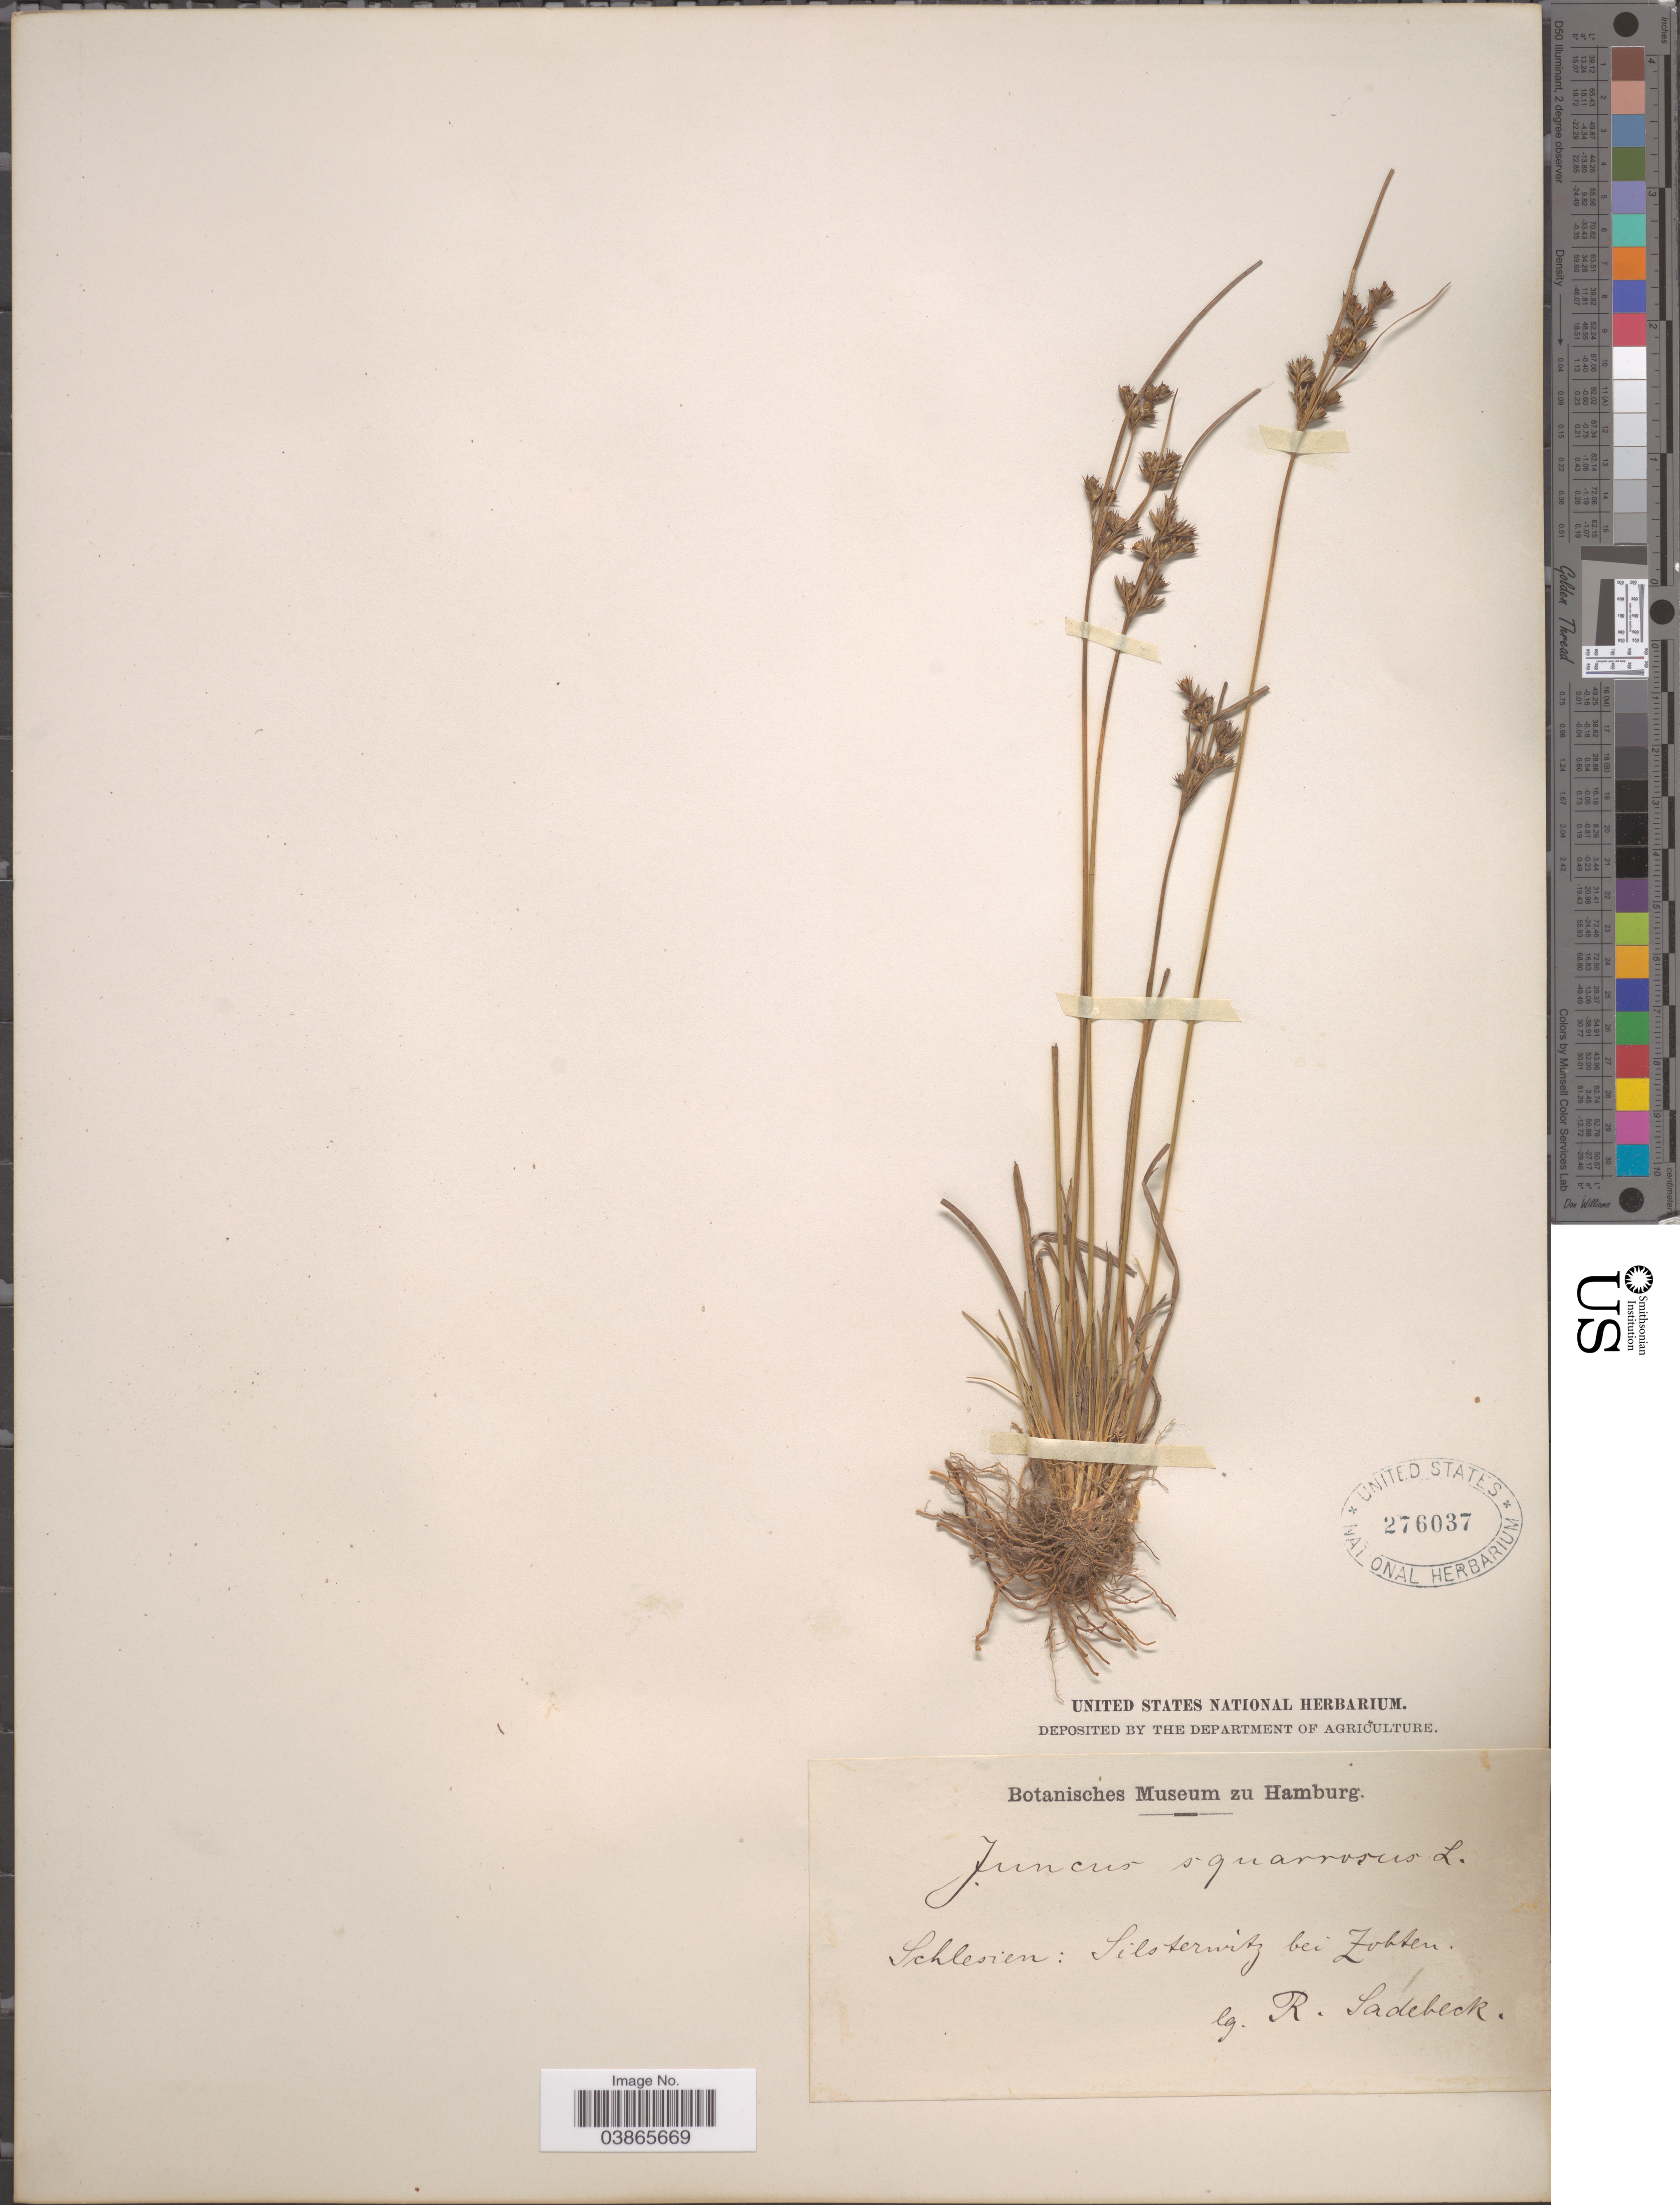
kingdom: Plantae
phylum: Tracheophyta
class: Liliopsida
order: Poales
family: Juncaceae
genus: Juncus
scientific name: Juncus squarrosus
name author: L.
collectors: R. Sadebeck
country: Poland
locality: Schlesien: Silsterwitz bei Zobten.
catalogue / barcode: US 276037